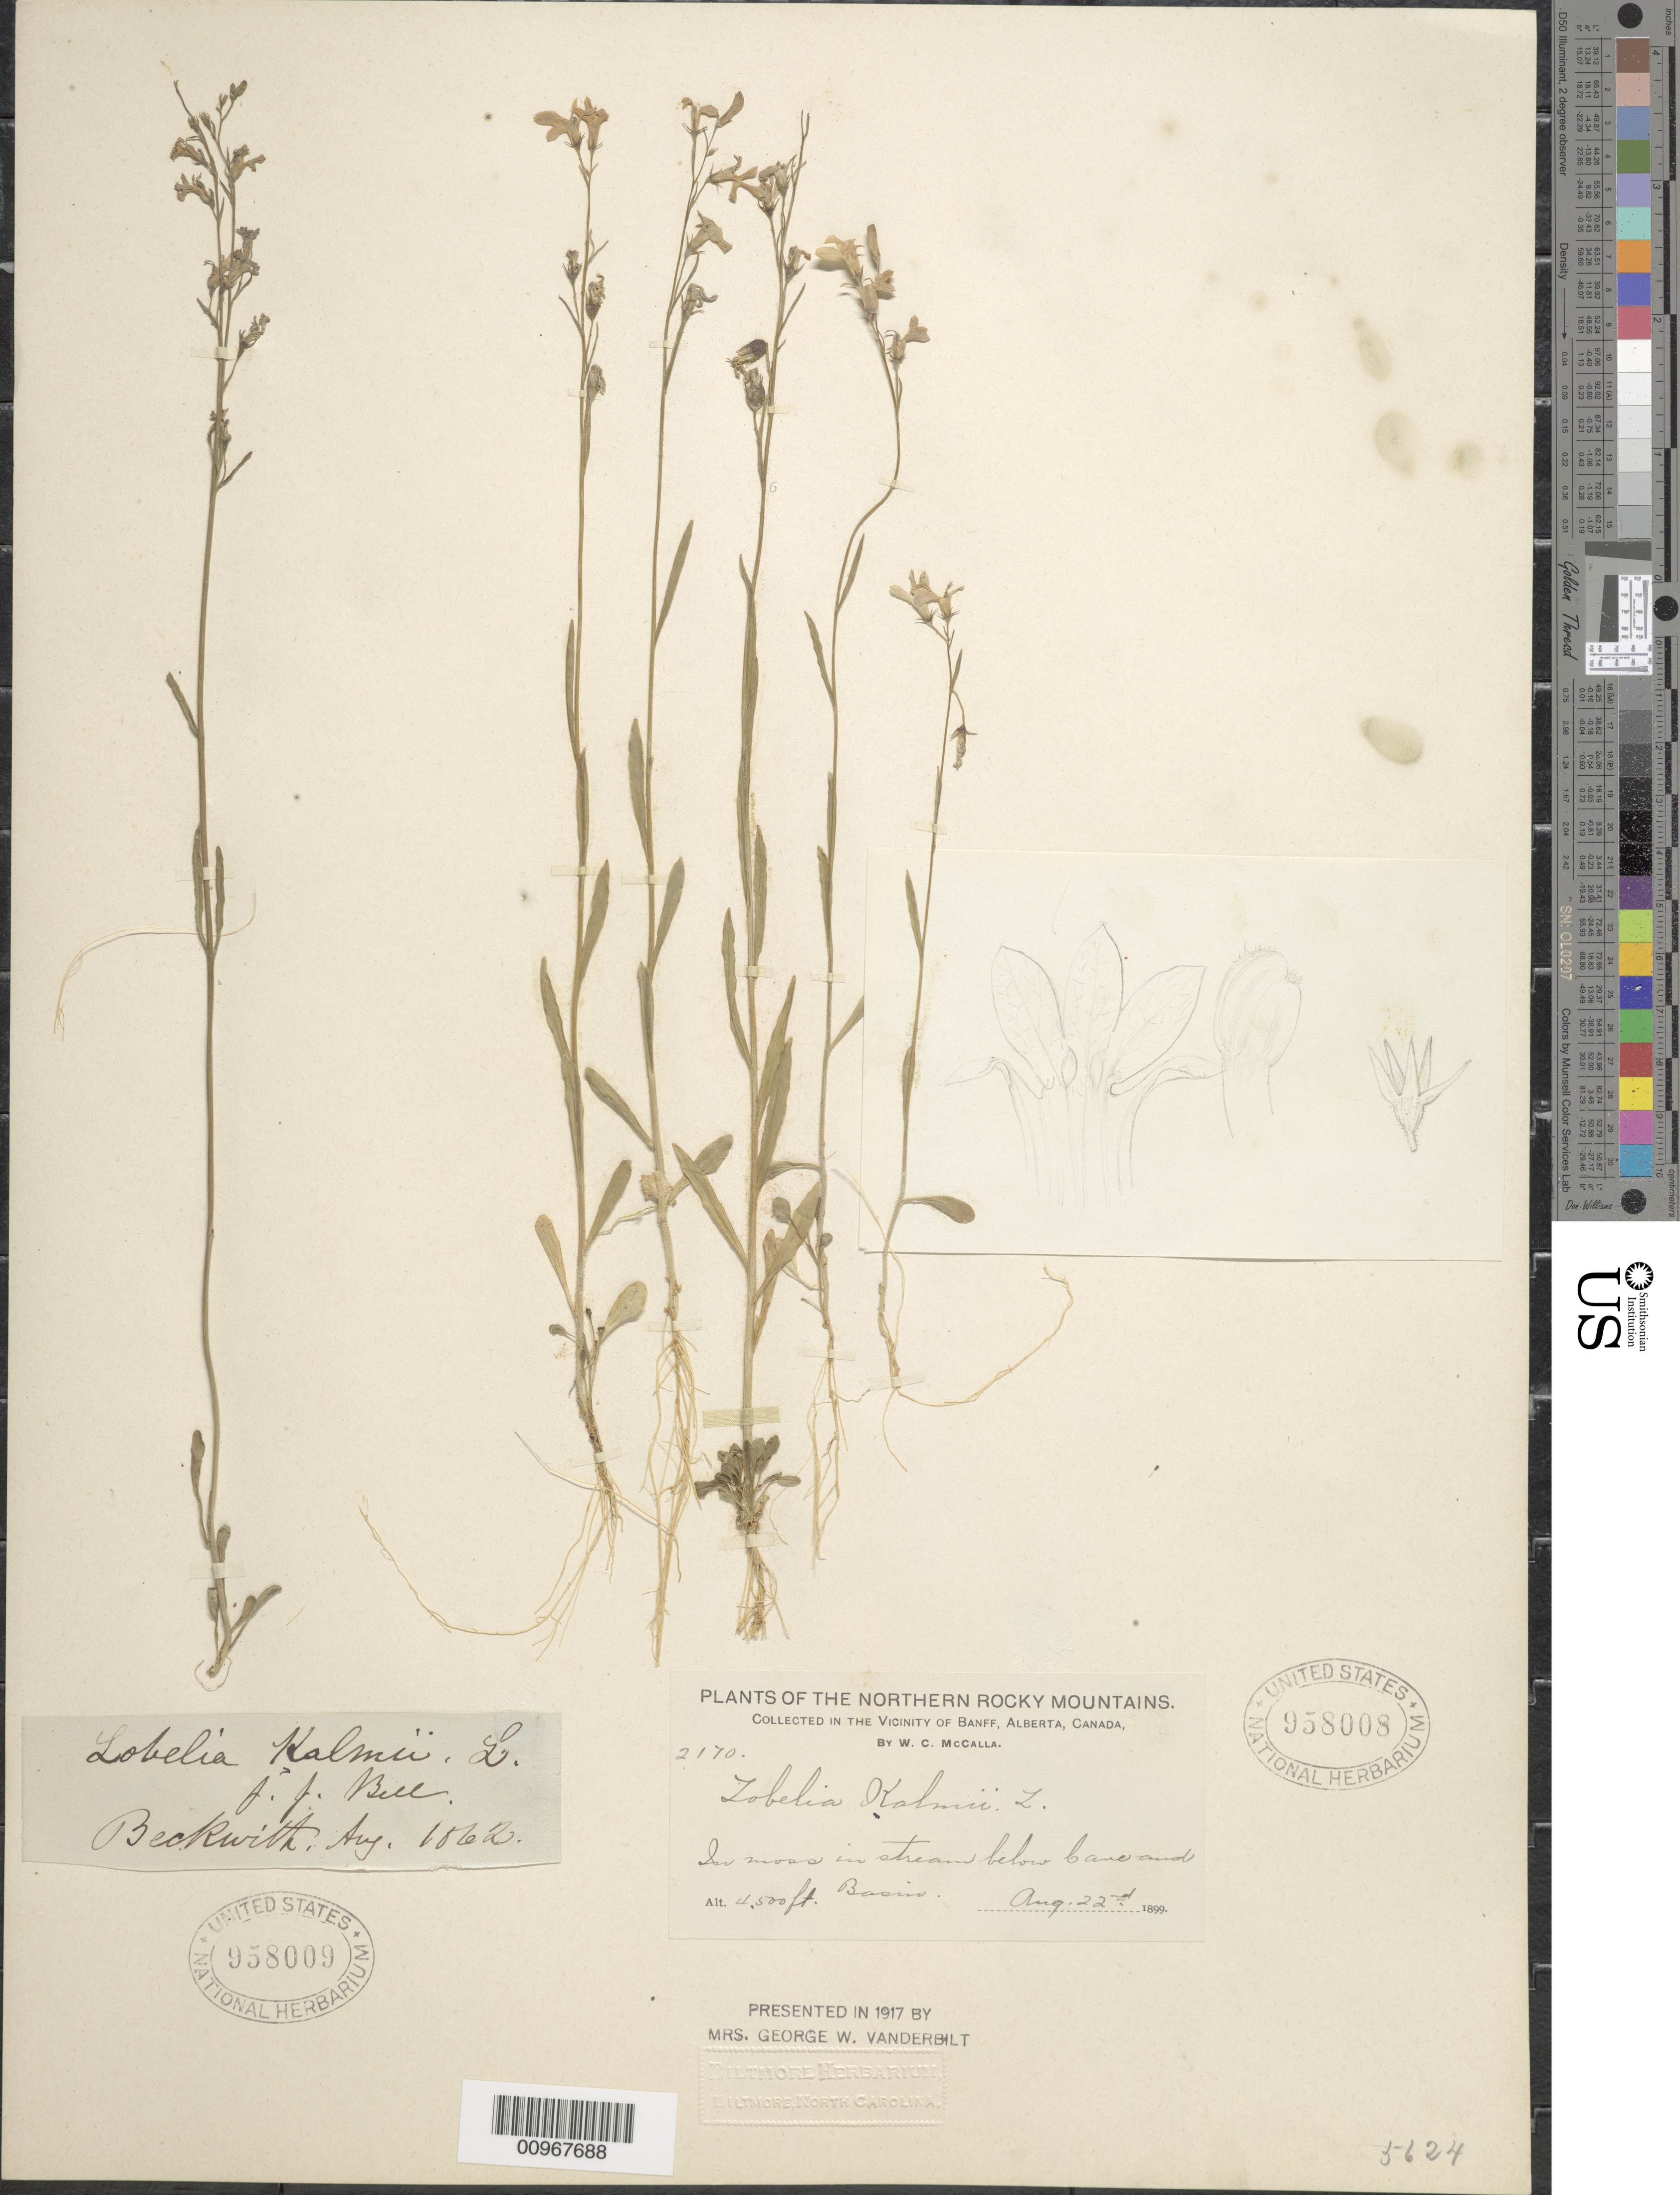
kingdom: Plantae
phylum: Tracheophyta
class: Magnoliopsida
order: Asterales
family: Campanulaceae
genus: Lobelia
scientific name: Lobelia kalmii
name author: L.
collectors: W. McCalla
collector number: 2170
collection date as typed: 22 Aug 1899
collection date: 1899-08-22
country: Canada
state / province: Alberta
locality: Banff, cane and basin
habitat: in moss in stream below cave and basin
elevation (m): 0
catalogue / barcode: US 958008-2